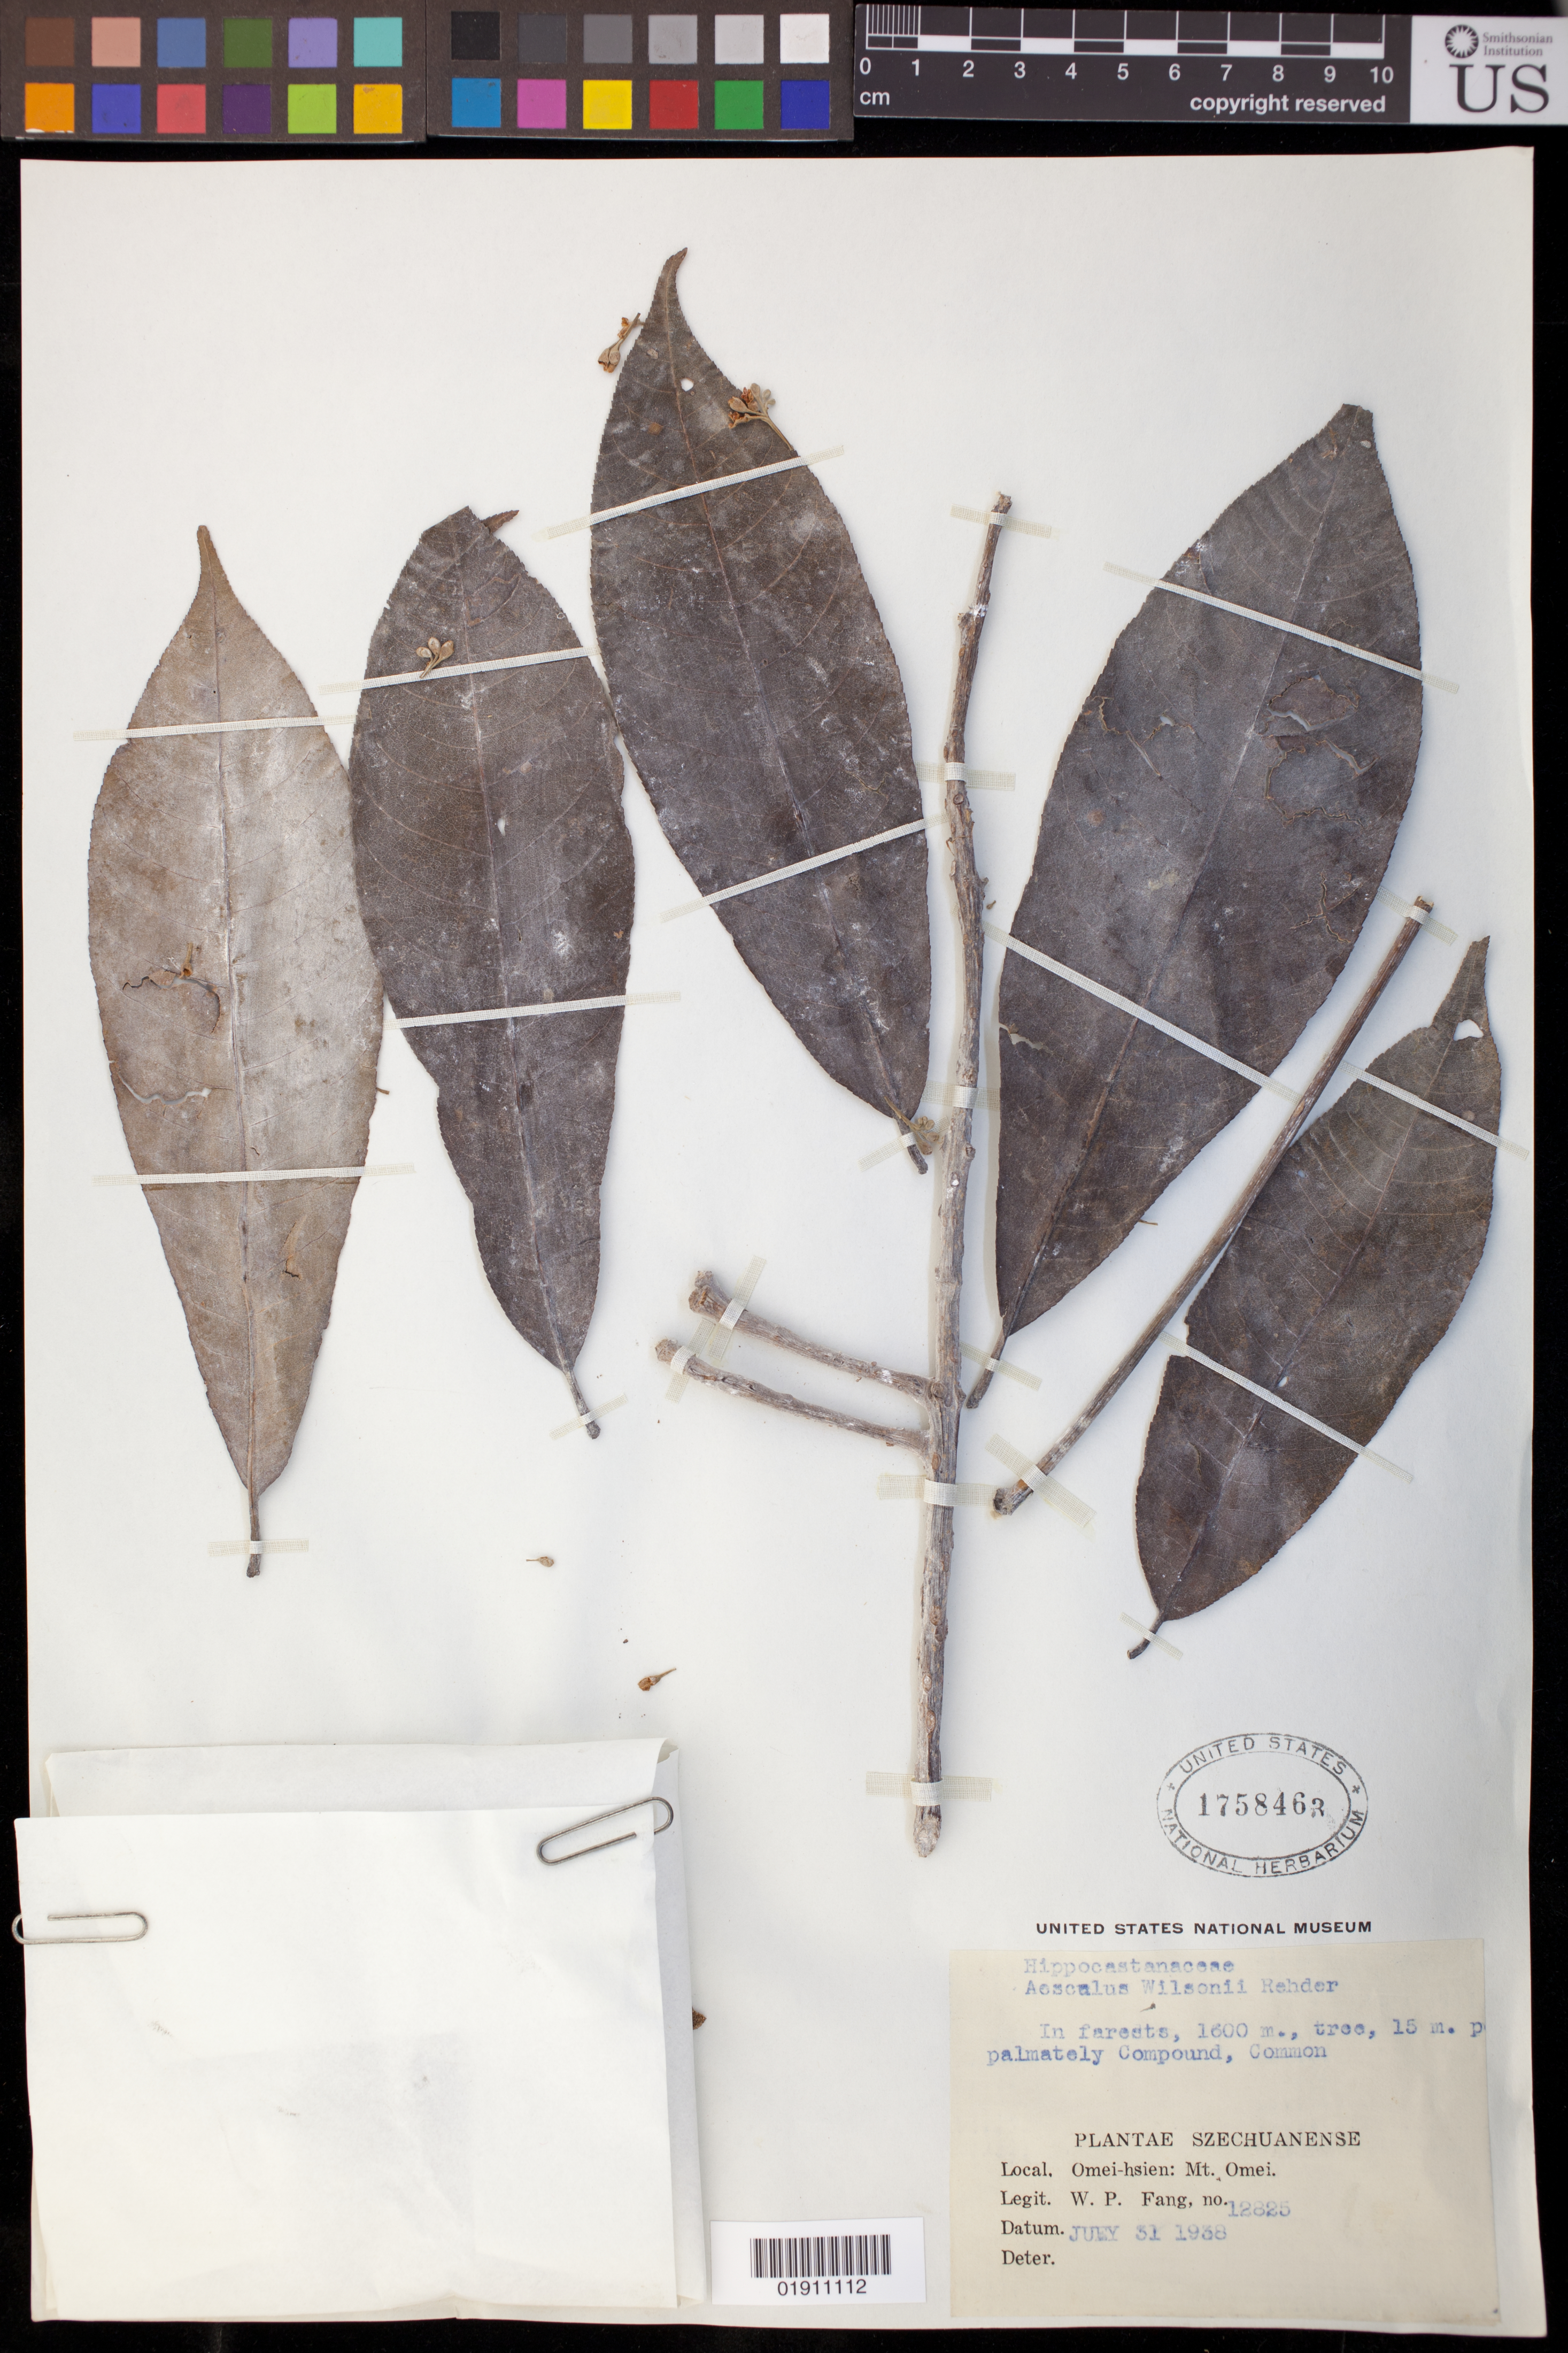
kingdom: Plantae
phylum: Tracheophyta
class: Magnoliopsida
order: Sapindales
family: Sapindaceae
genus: Aesculus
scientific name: Aesculus wilsonii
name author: Rehder in Sarg.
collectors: W. P. Fang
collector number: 12825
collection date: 1938-07-31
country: China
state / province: Sichuan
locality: Omei-hsien: Mt. Omei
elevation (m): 1600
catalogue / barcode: US 1758463